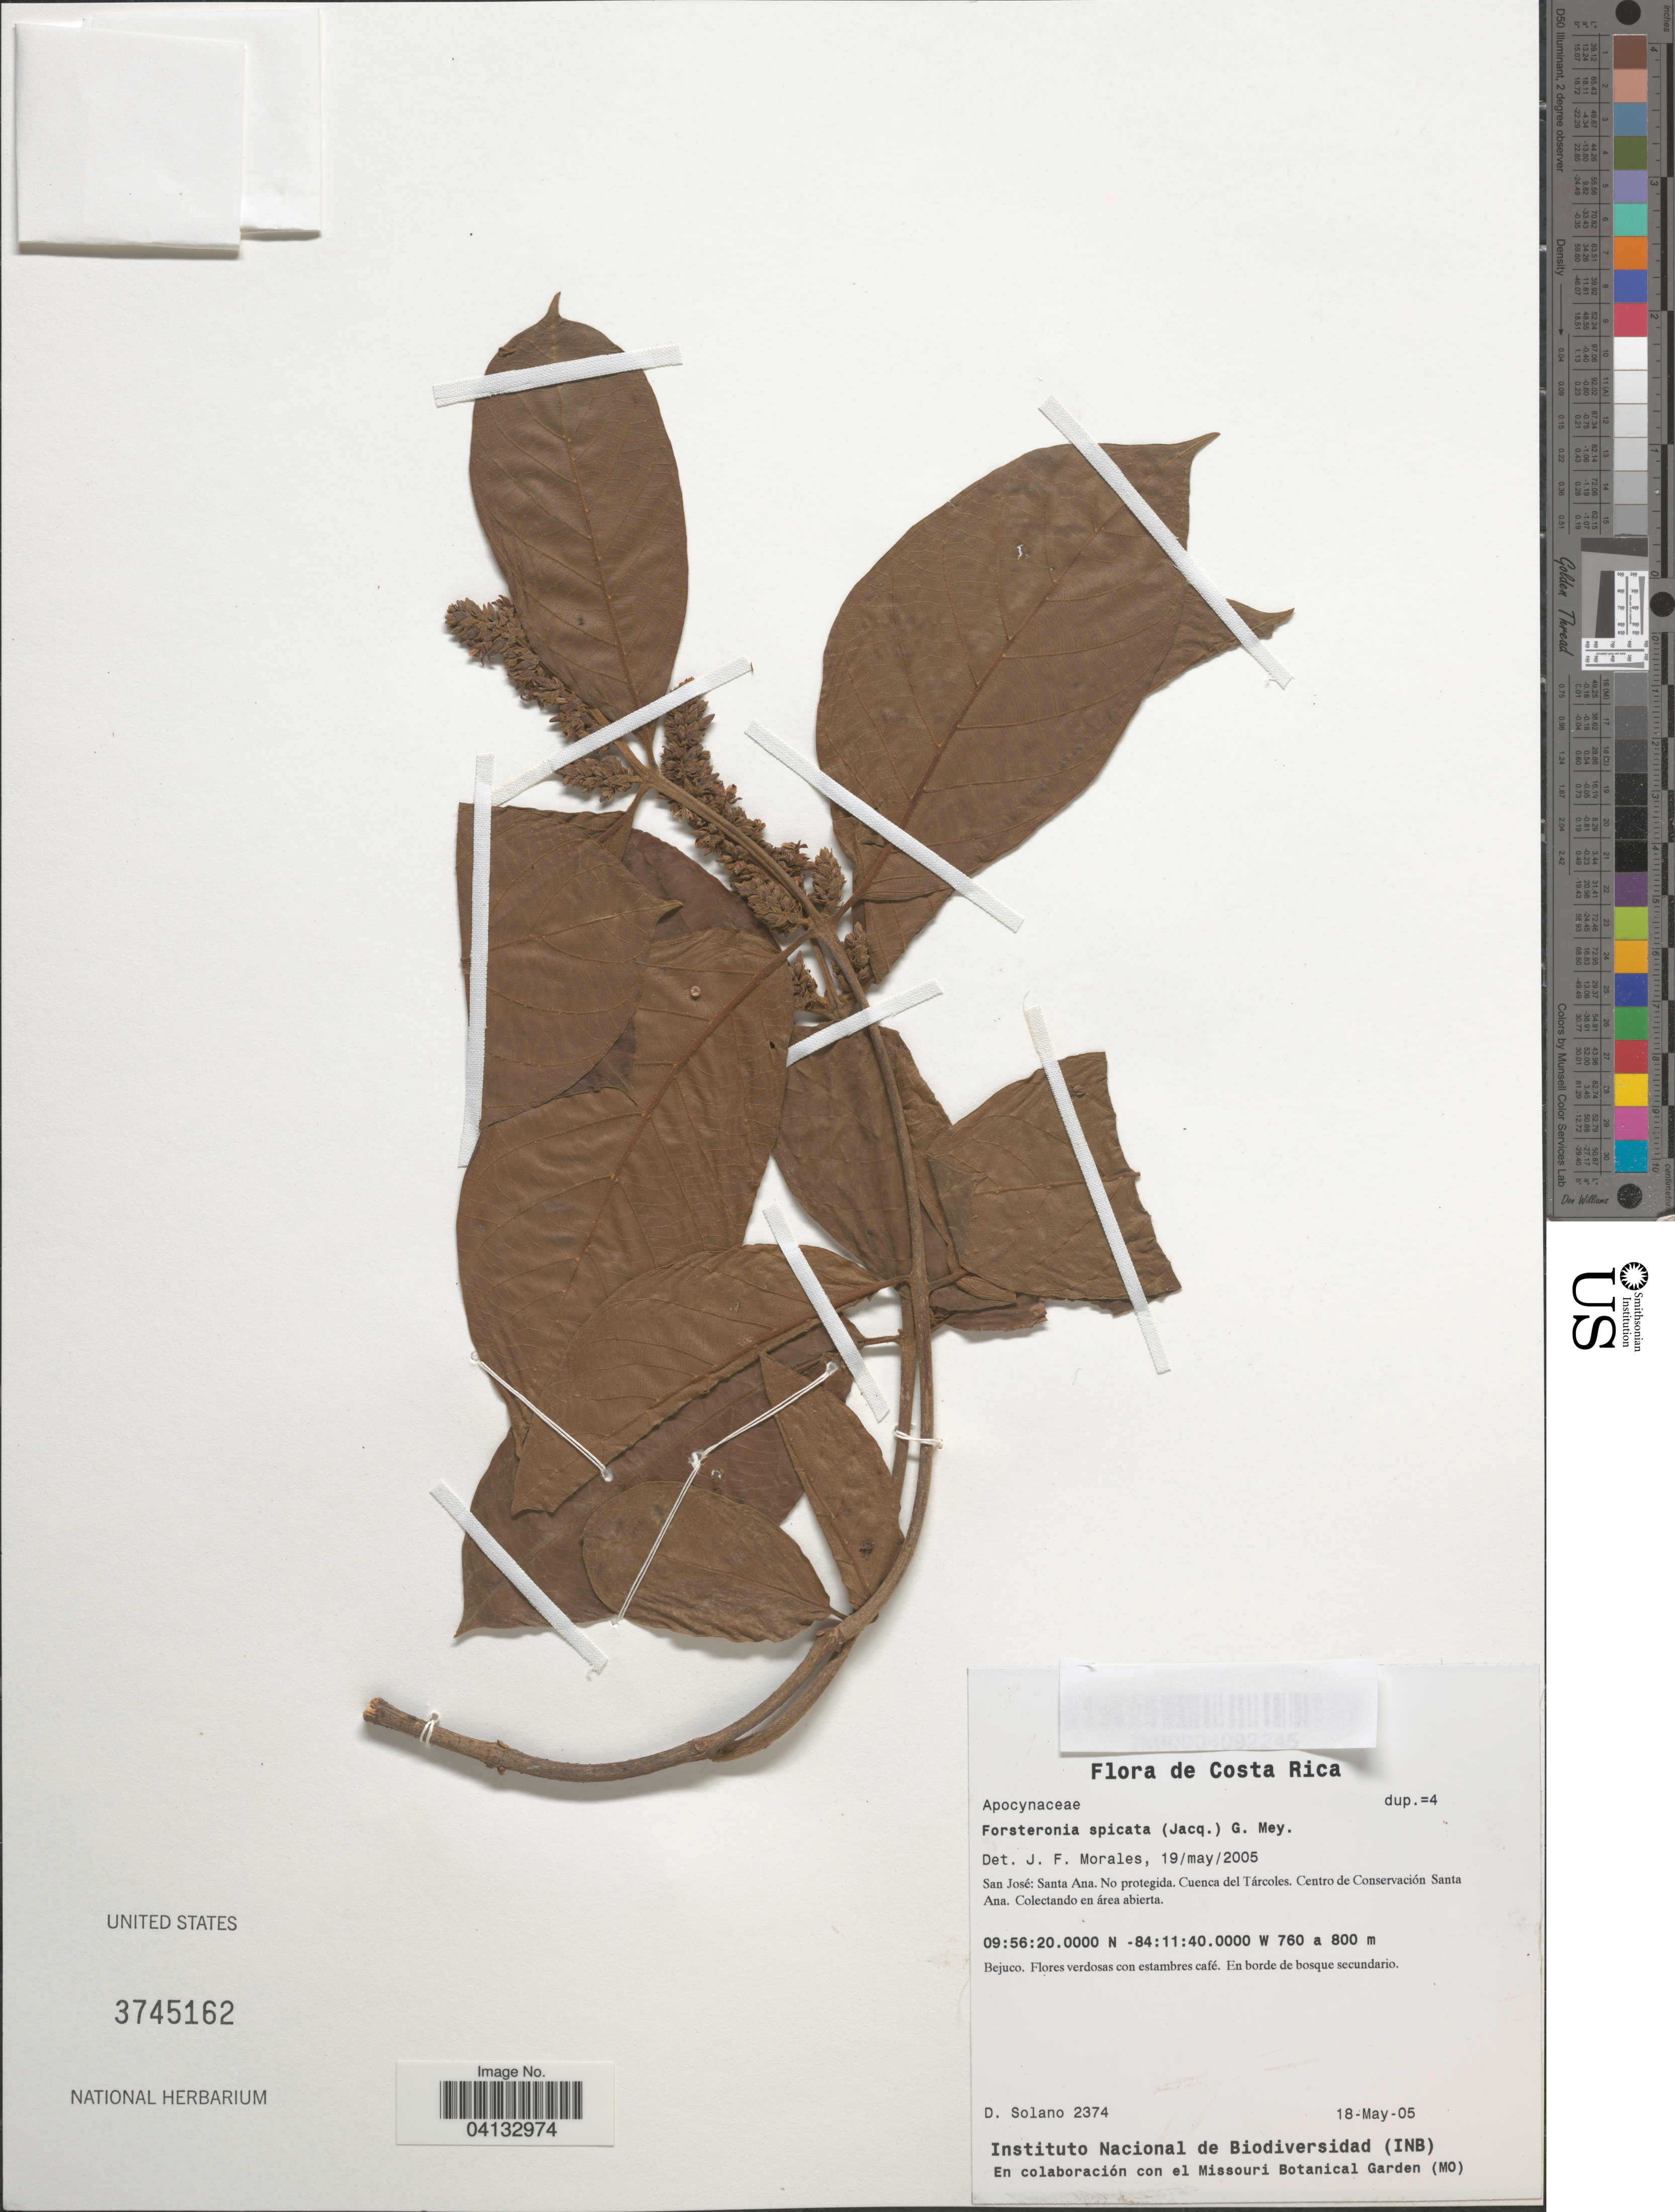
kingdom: Plantae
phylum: Tracheophyta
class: Magnoliopsida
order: Gentianales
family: Apocynaceae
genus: Forsteronia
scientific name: Forsteronia spicata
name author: (Jacq.) G. Mey.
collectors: D. Solano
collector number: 2374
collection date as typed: Transcribed d/m/y: 18/5/5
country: Costa Rica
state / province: San José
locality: Santa Ana. No protegida. Cuenca del Tárcoles. Centro de Conservación Santa Ana.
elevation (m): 760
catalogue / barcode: US 3745162